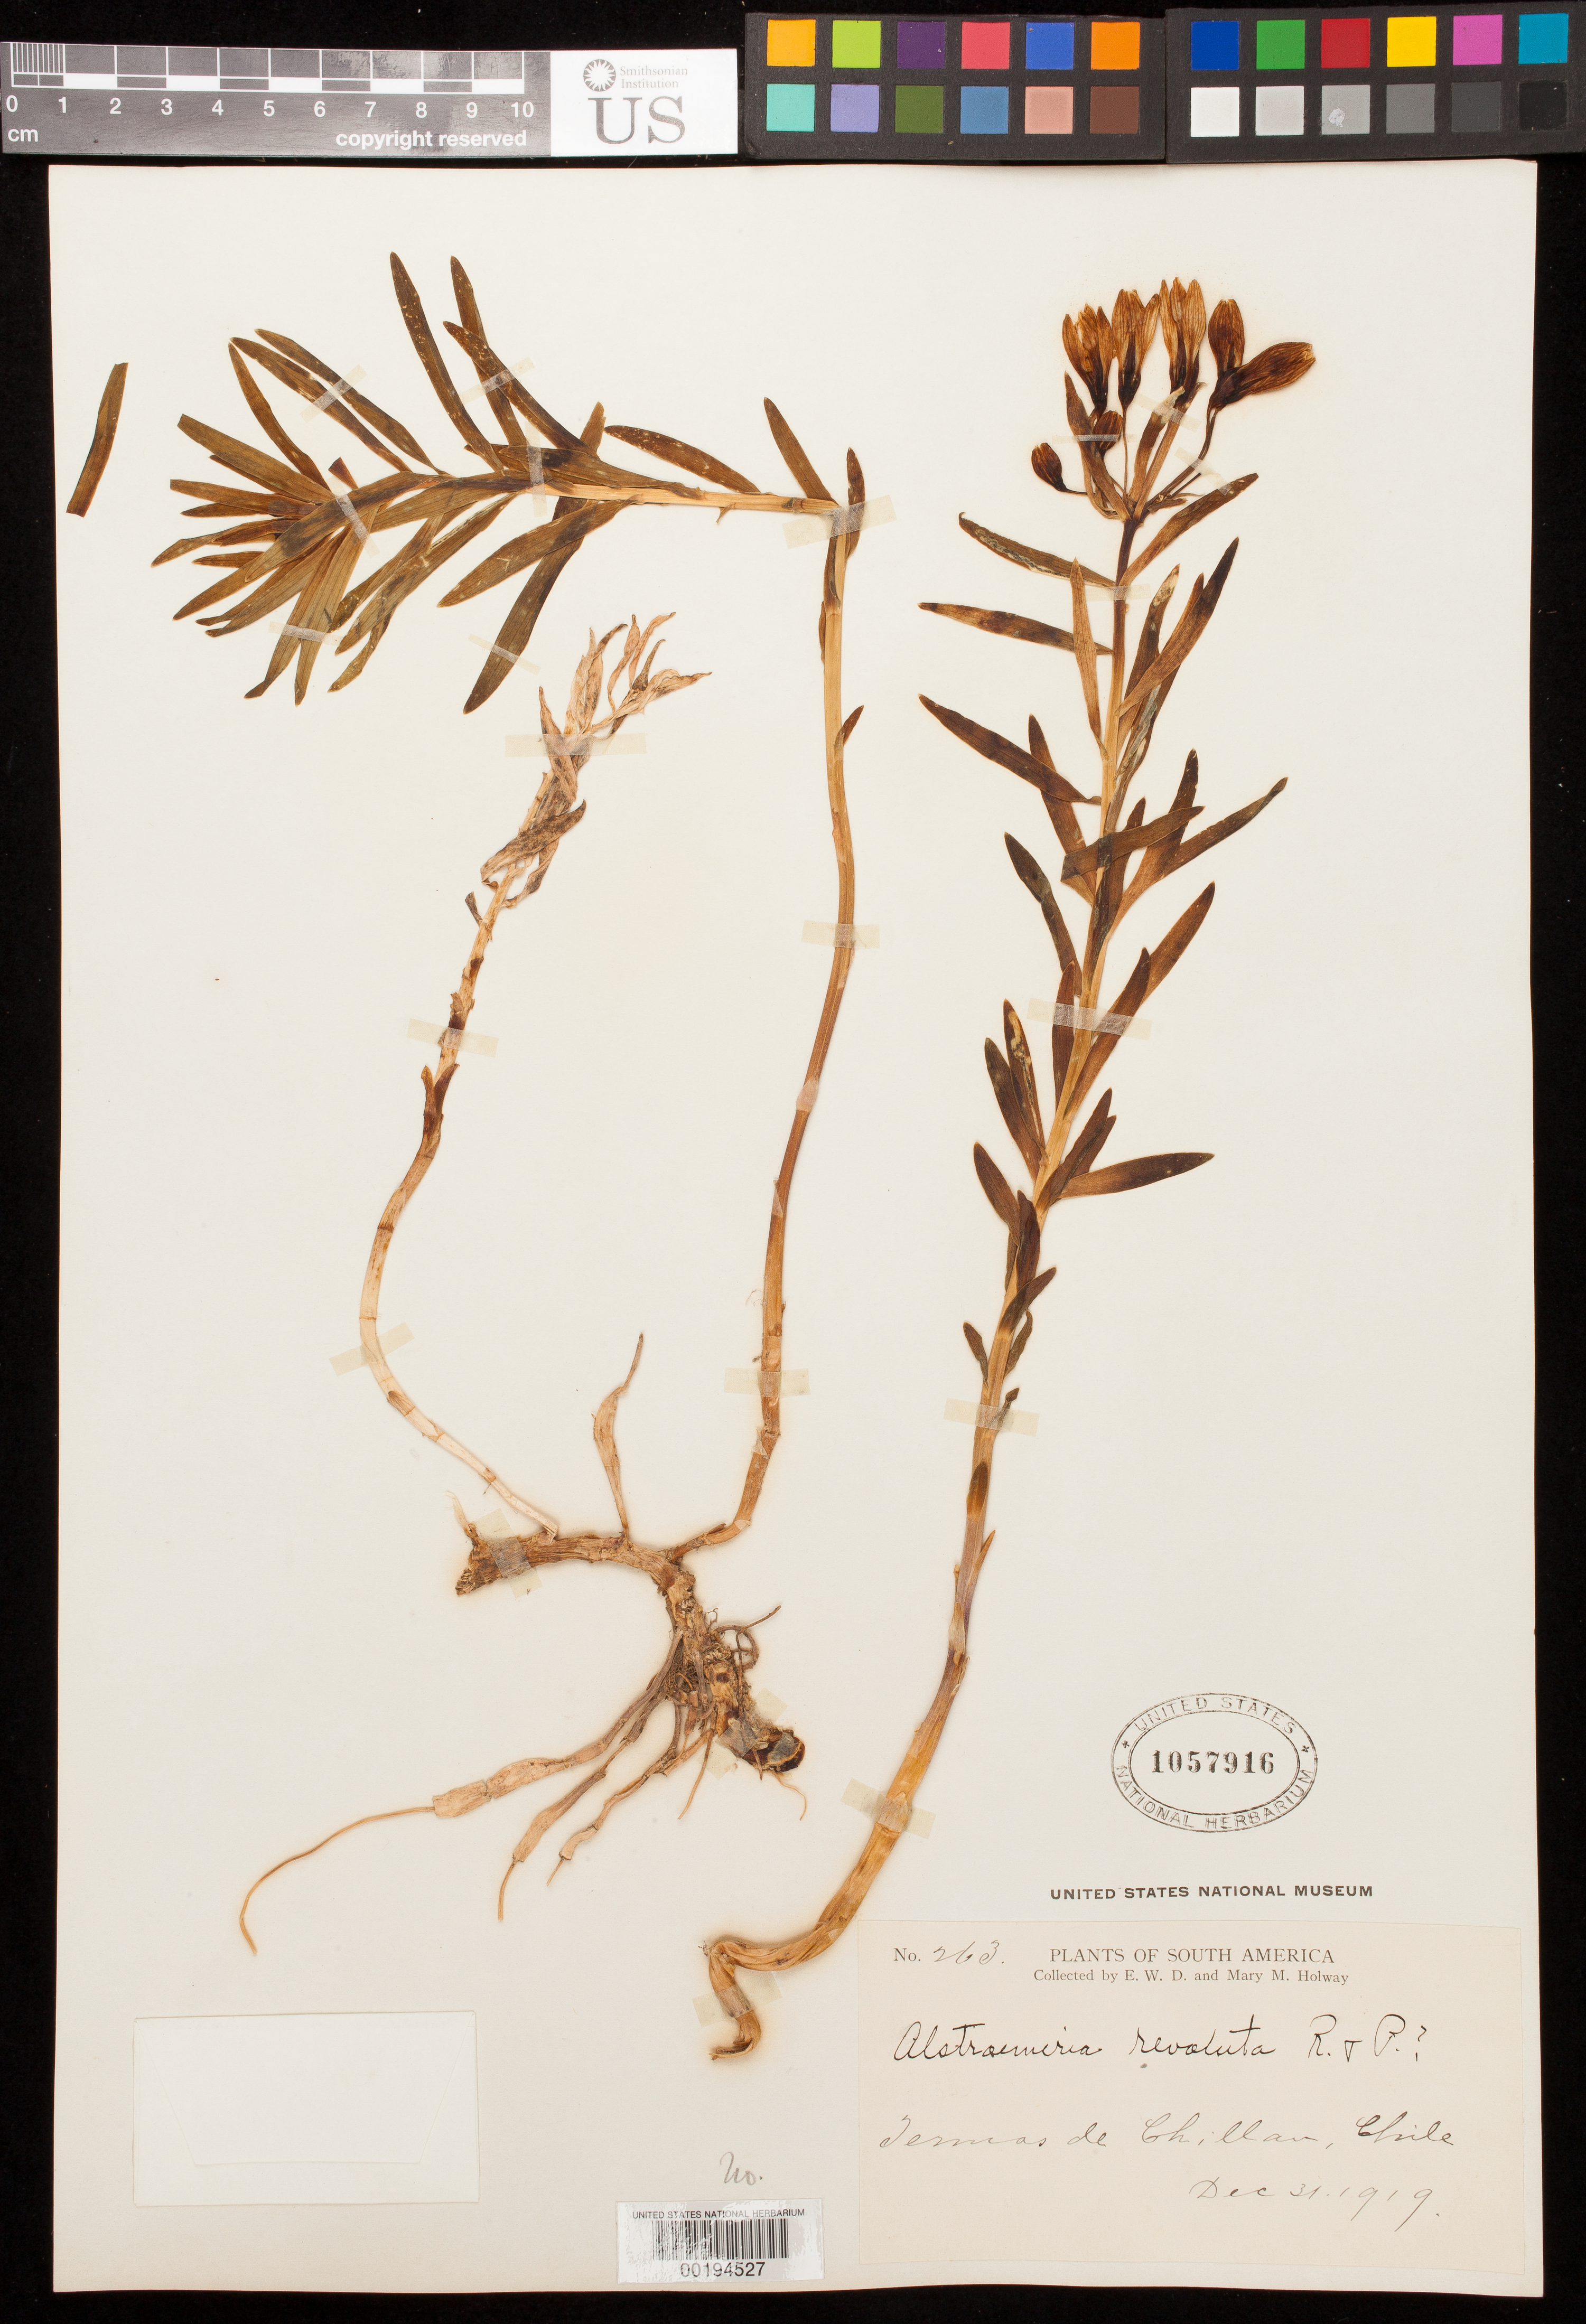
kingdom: Plantae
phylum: Tracheophyta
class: Liliopsida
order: Liliales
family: Alstroemeriaceae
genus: Alstroemeria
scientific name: Alstroemeria sp.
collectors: E. W. D. Holway & M. M. Holway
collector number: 263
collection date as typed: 31 Dec 1919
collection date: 1919-12-31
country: Chile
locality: Termos de chillan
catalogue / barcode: US 1057916